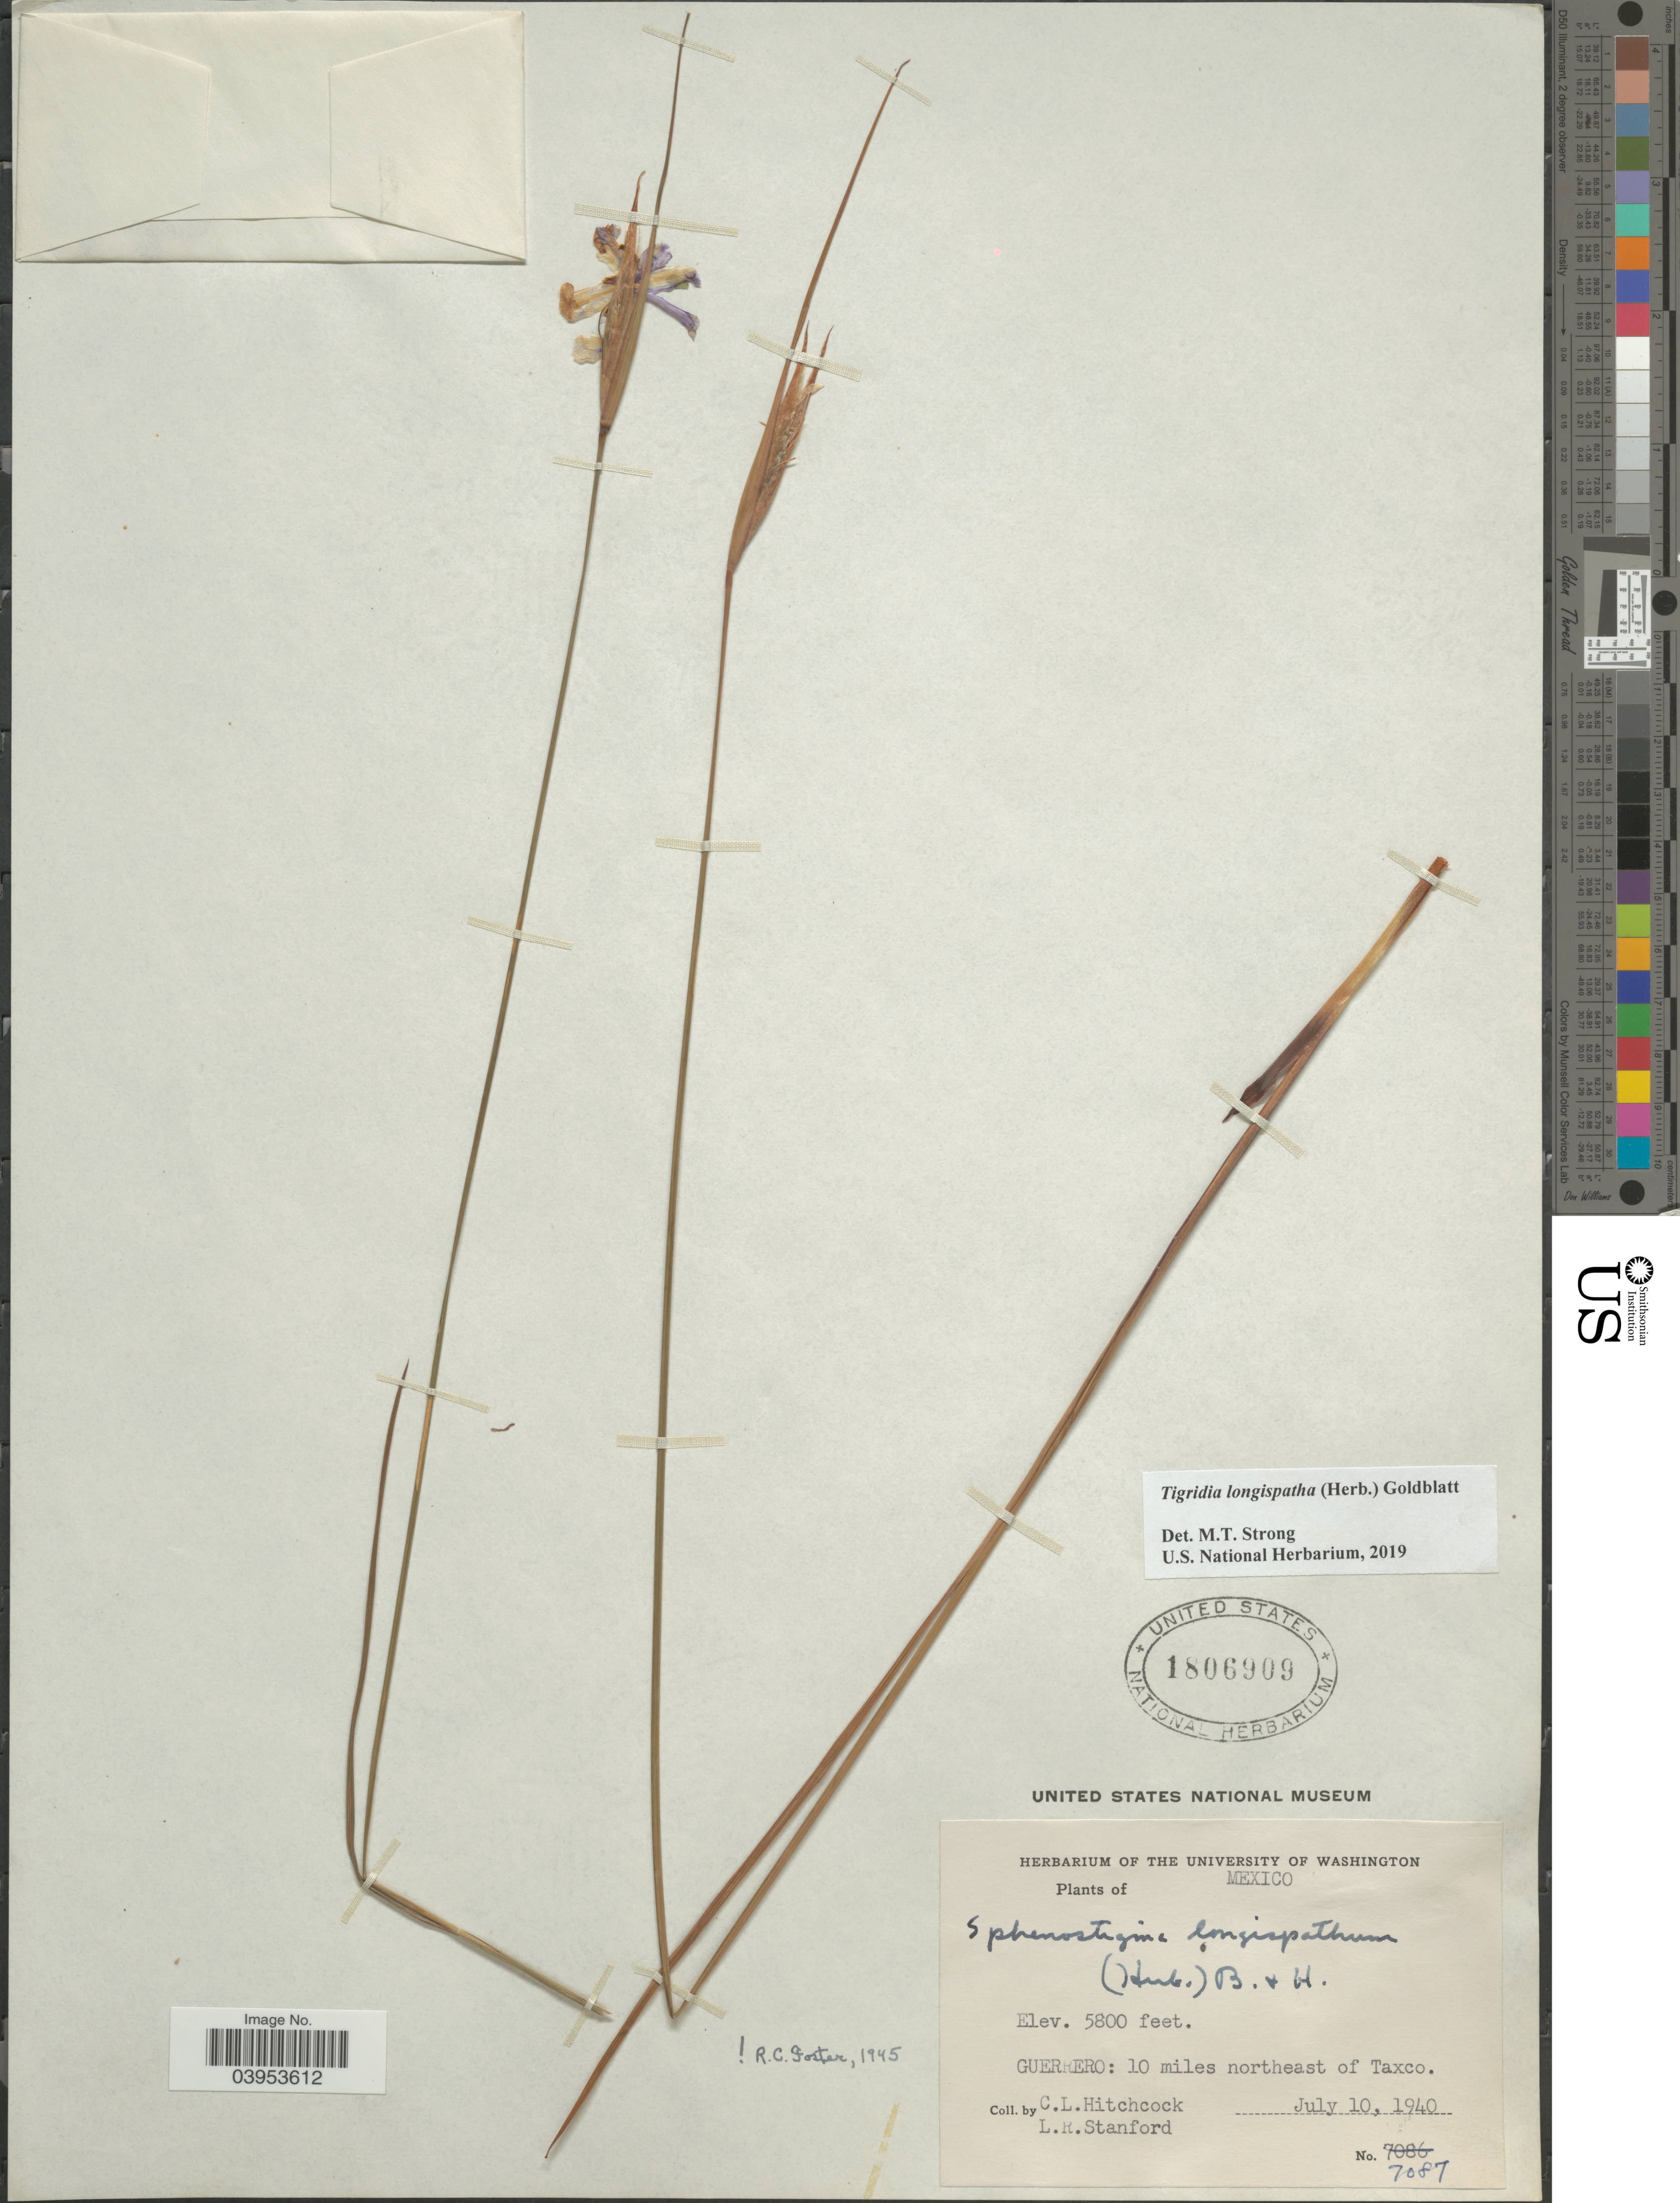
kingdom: Plantae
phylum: Tracheophyta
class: Liliopsida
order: Asparagales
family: Iridaceae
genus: Tigridia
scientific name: Tigridia longispatha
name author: (Herb.) Goldblatt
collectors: C. L. Hitchcock & L. R. Stanford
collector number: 7087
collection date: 1940-07-10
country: Mexico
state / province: Guerrero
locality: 10 miles northeast of Taxco.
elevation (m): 1768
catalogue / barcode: US 1806909